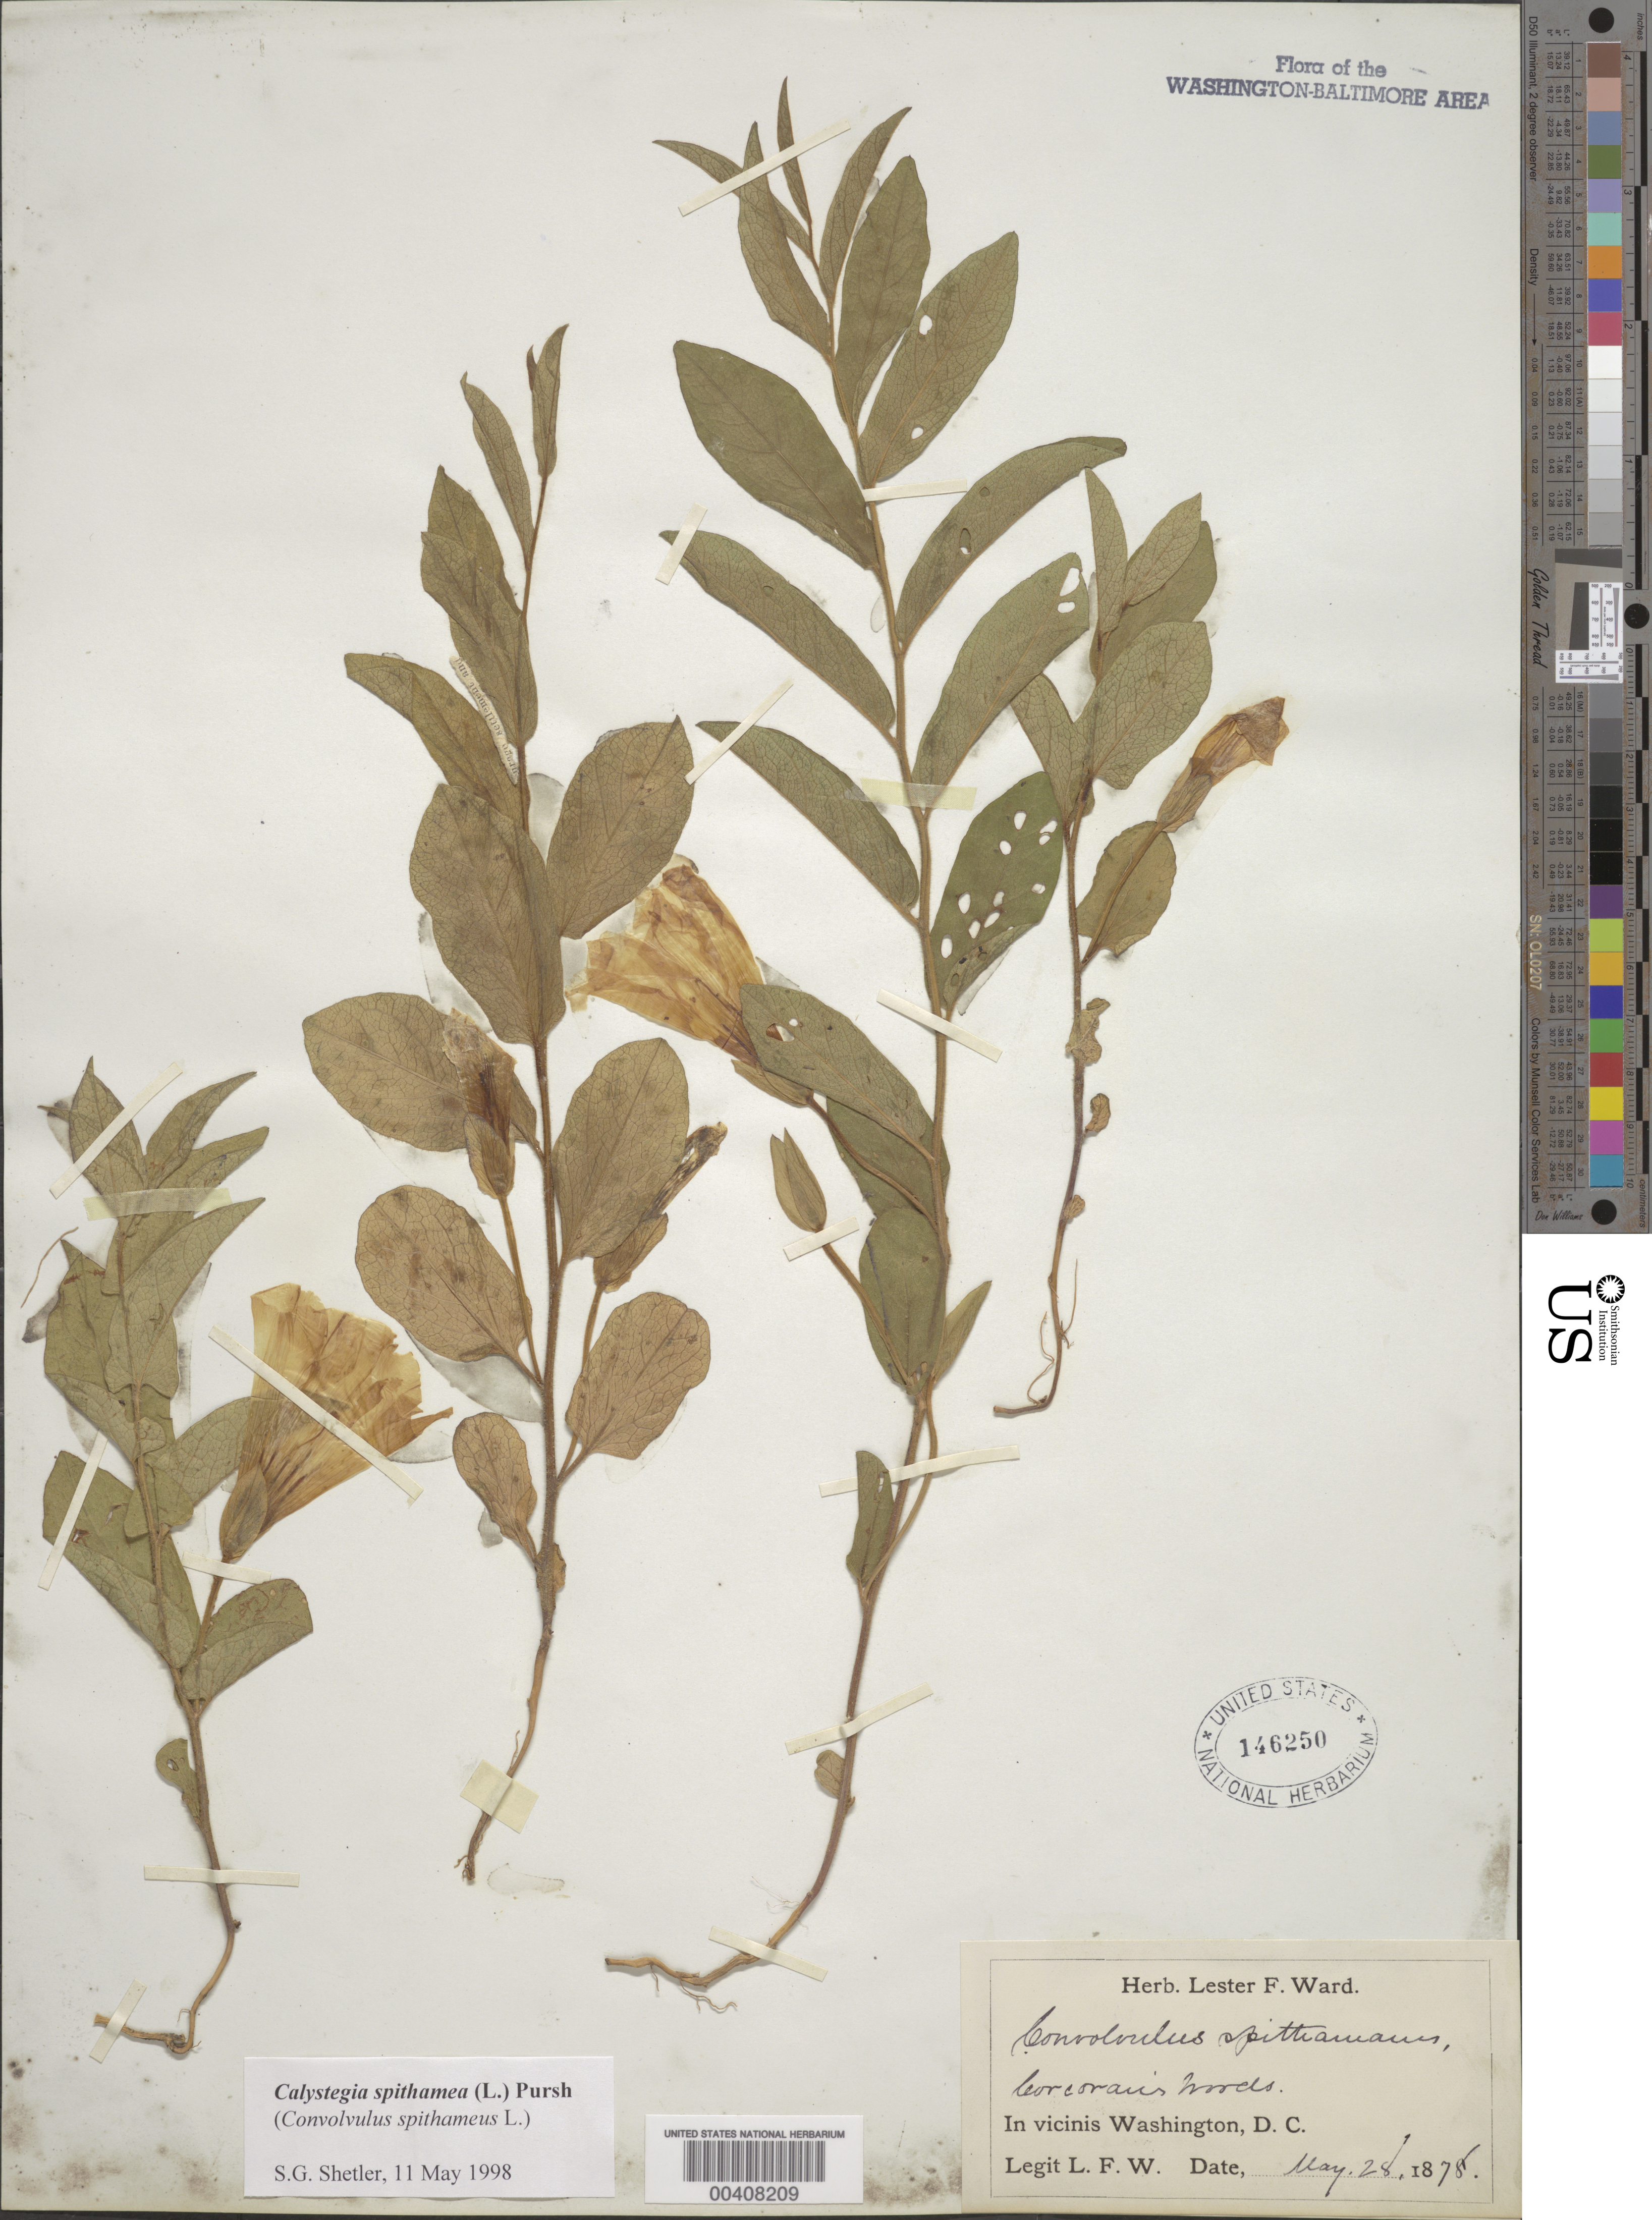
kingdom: Plantae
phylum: Tracheophyta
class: Magnoliopsida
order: Solanales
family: Convolvulaceae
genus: Calystegia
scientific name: Calystegia spithamaea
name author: (L.) Pursh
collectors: L. F. Ward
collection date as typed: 28 May 1878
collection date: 1878-05-28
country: United States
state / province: District of Columbia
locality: Corcoran's Woods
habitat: Woods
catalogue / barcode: US 146250